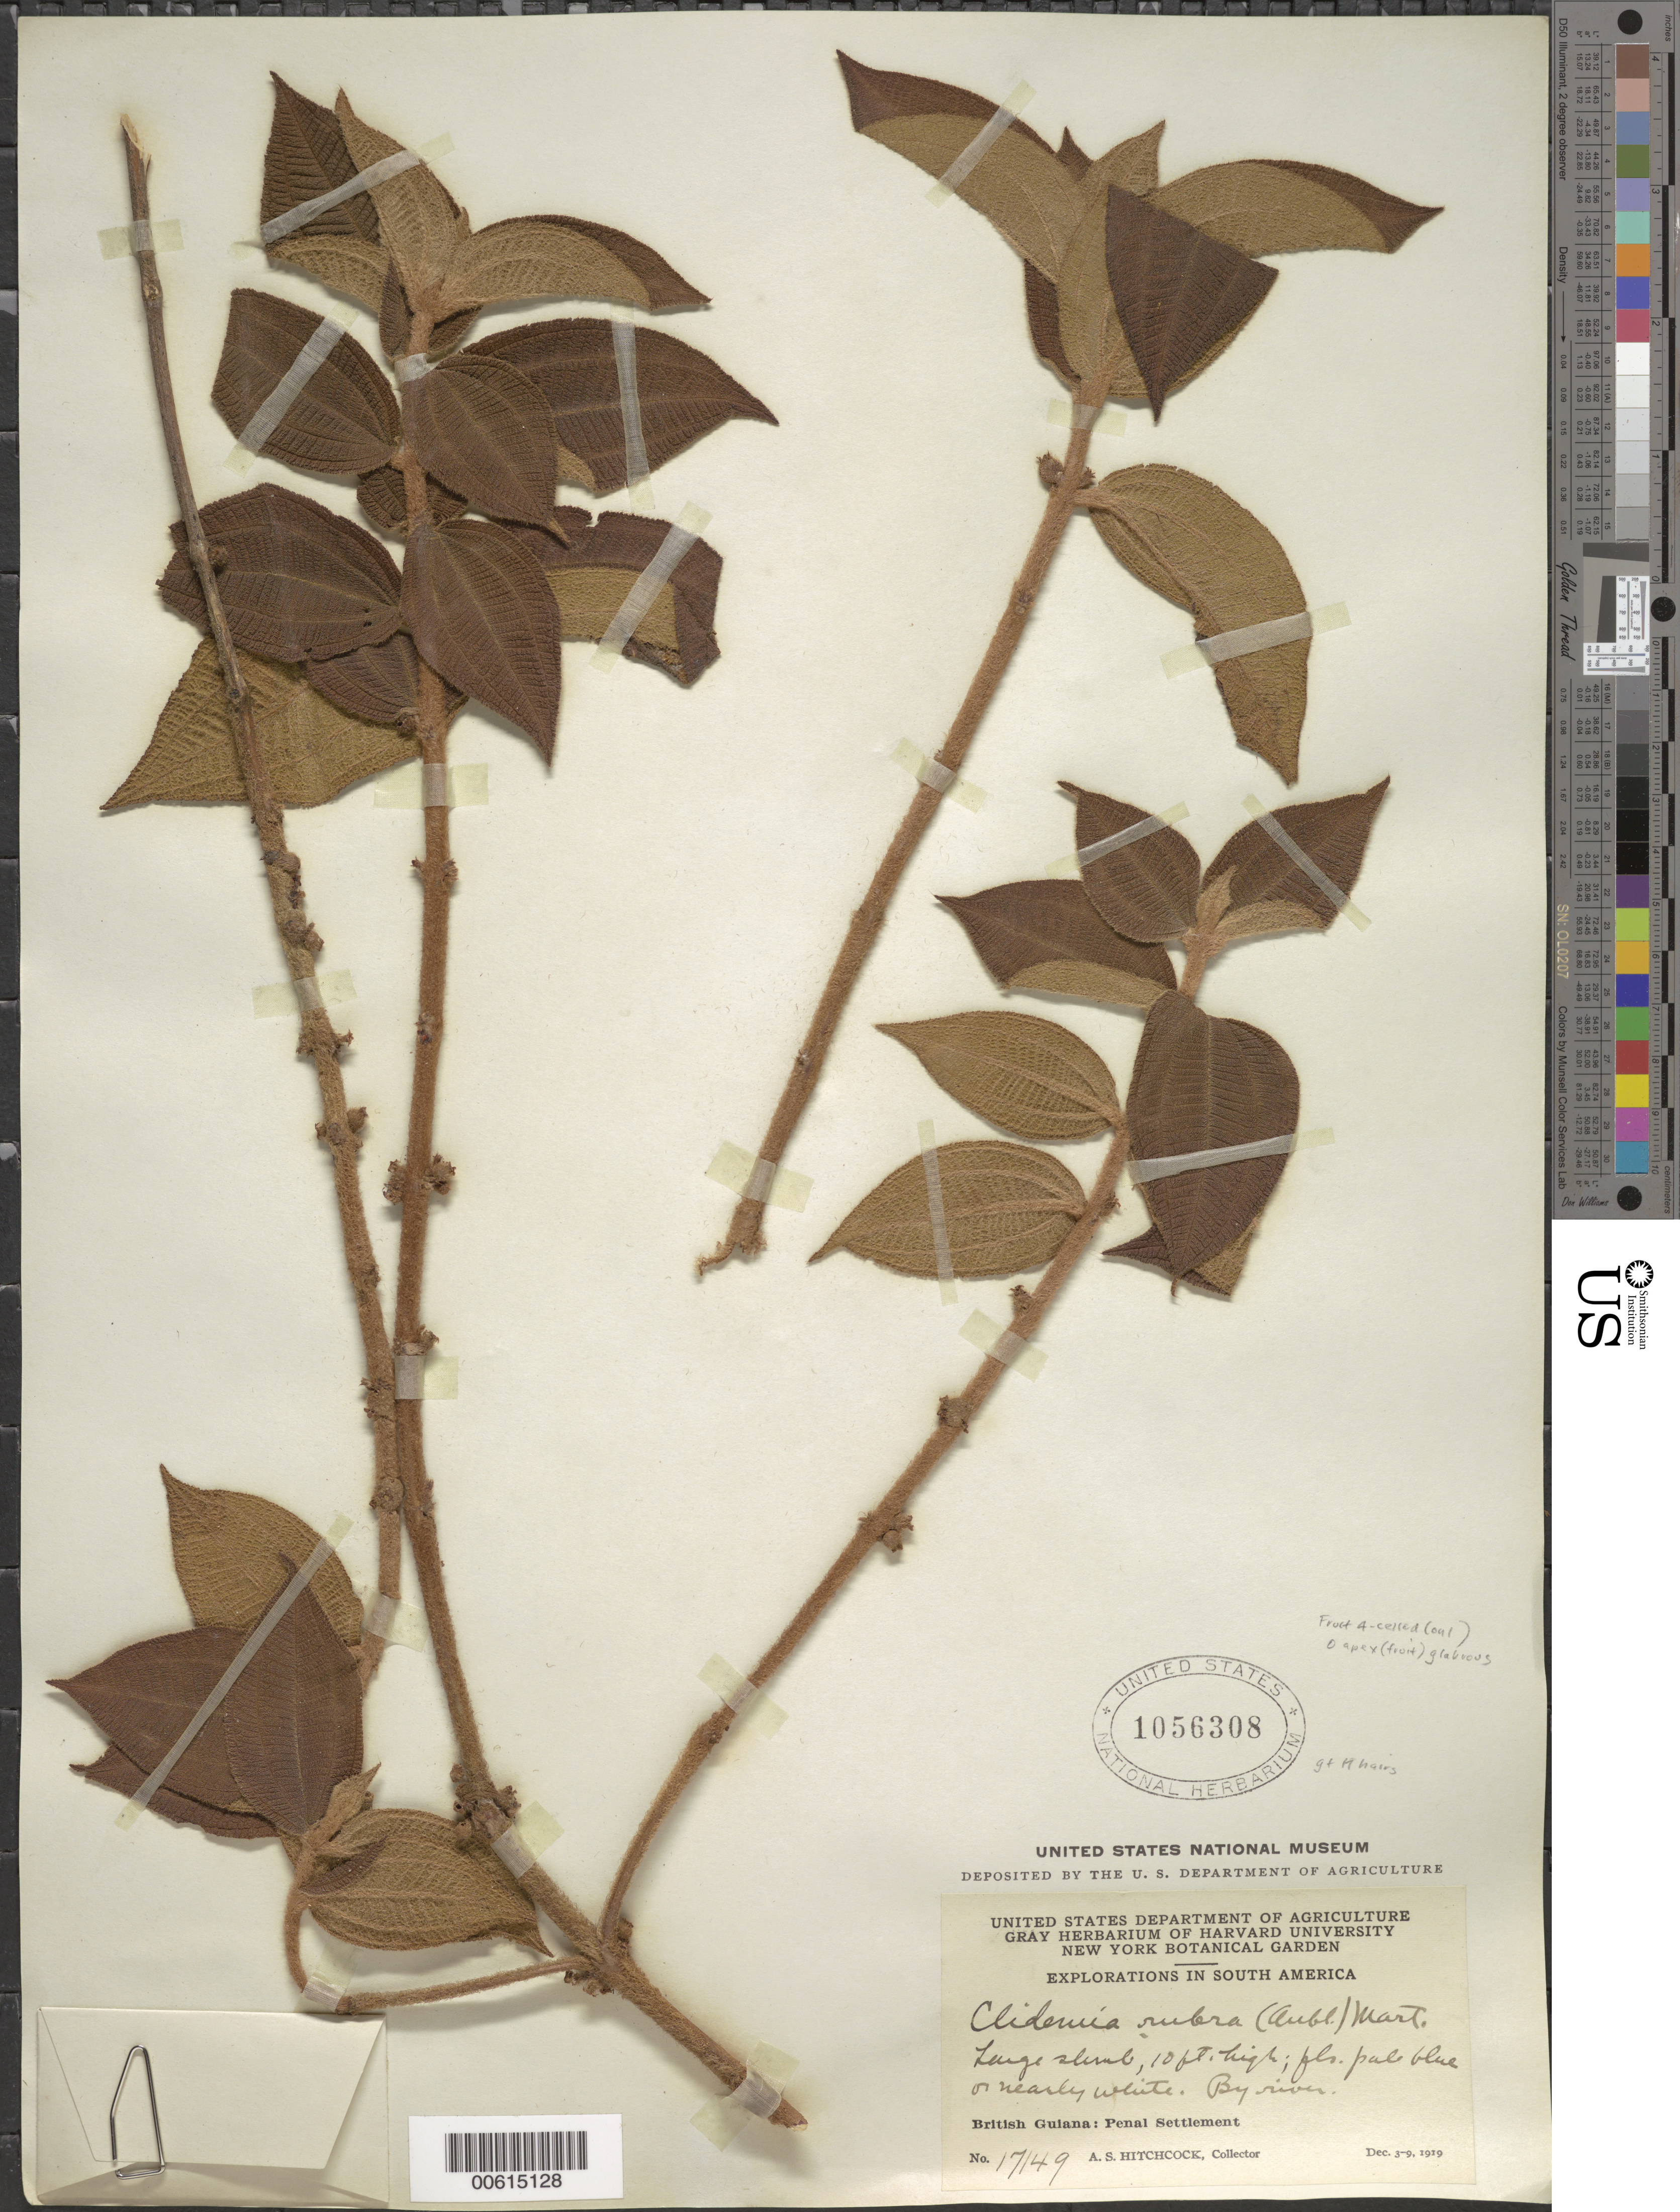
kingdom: Plantae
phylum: Tracheophyta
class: Magnoliopsida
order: Myrtales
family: Melastomataceae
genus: Clidemia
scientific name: Clidemia rubra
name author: (Aubl.) Mart.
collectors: A. S. Hitchcock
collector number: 17149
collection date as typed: Dec. 3-9, 1919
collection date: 1919-12-03/1919-12-09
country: Guyana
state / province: Cuyuni-Mazaruni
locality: Penal Settlement, on W side of Essequibo River, near mouth of Mazaruni River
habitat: By river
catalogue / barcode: US 1056308